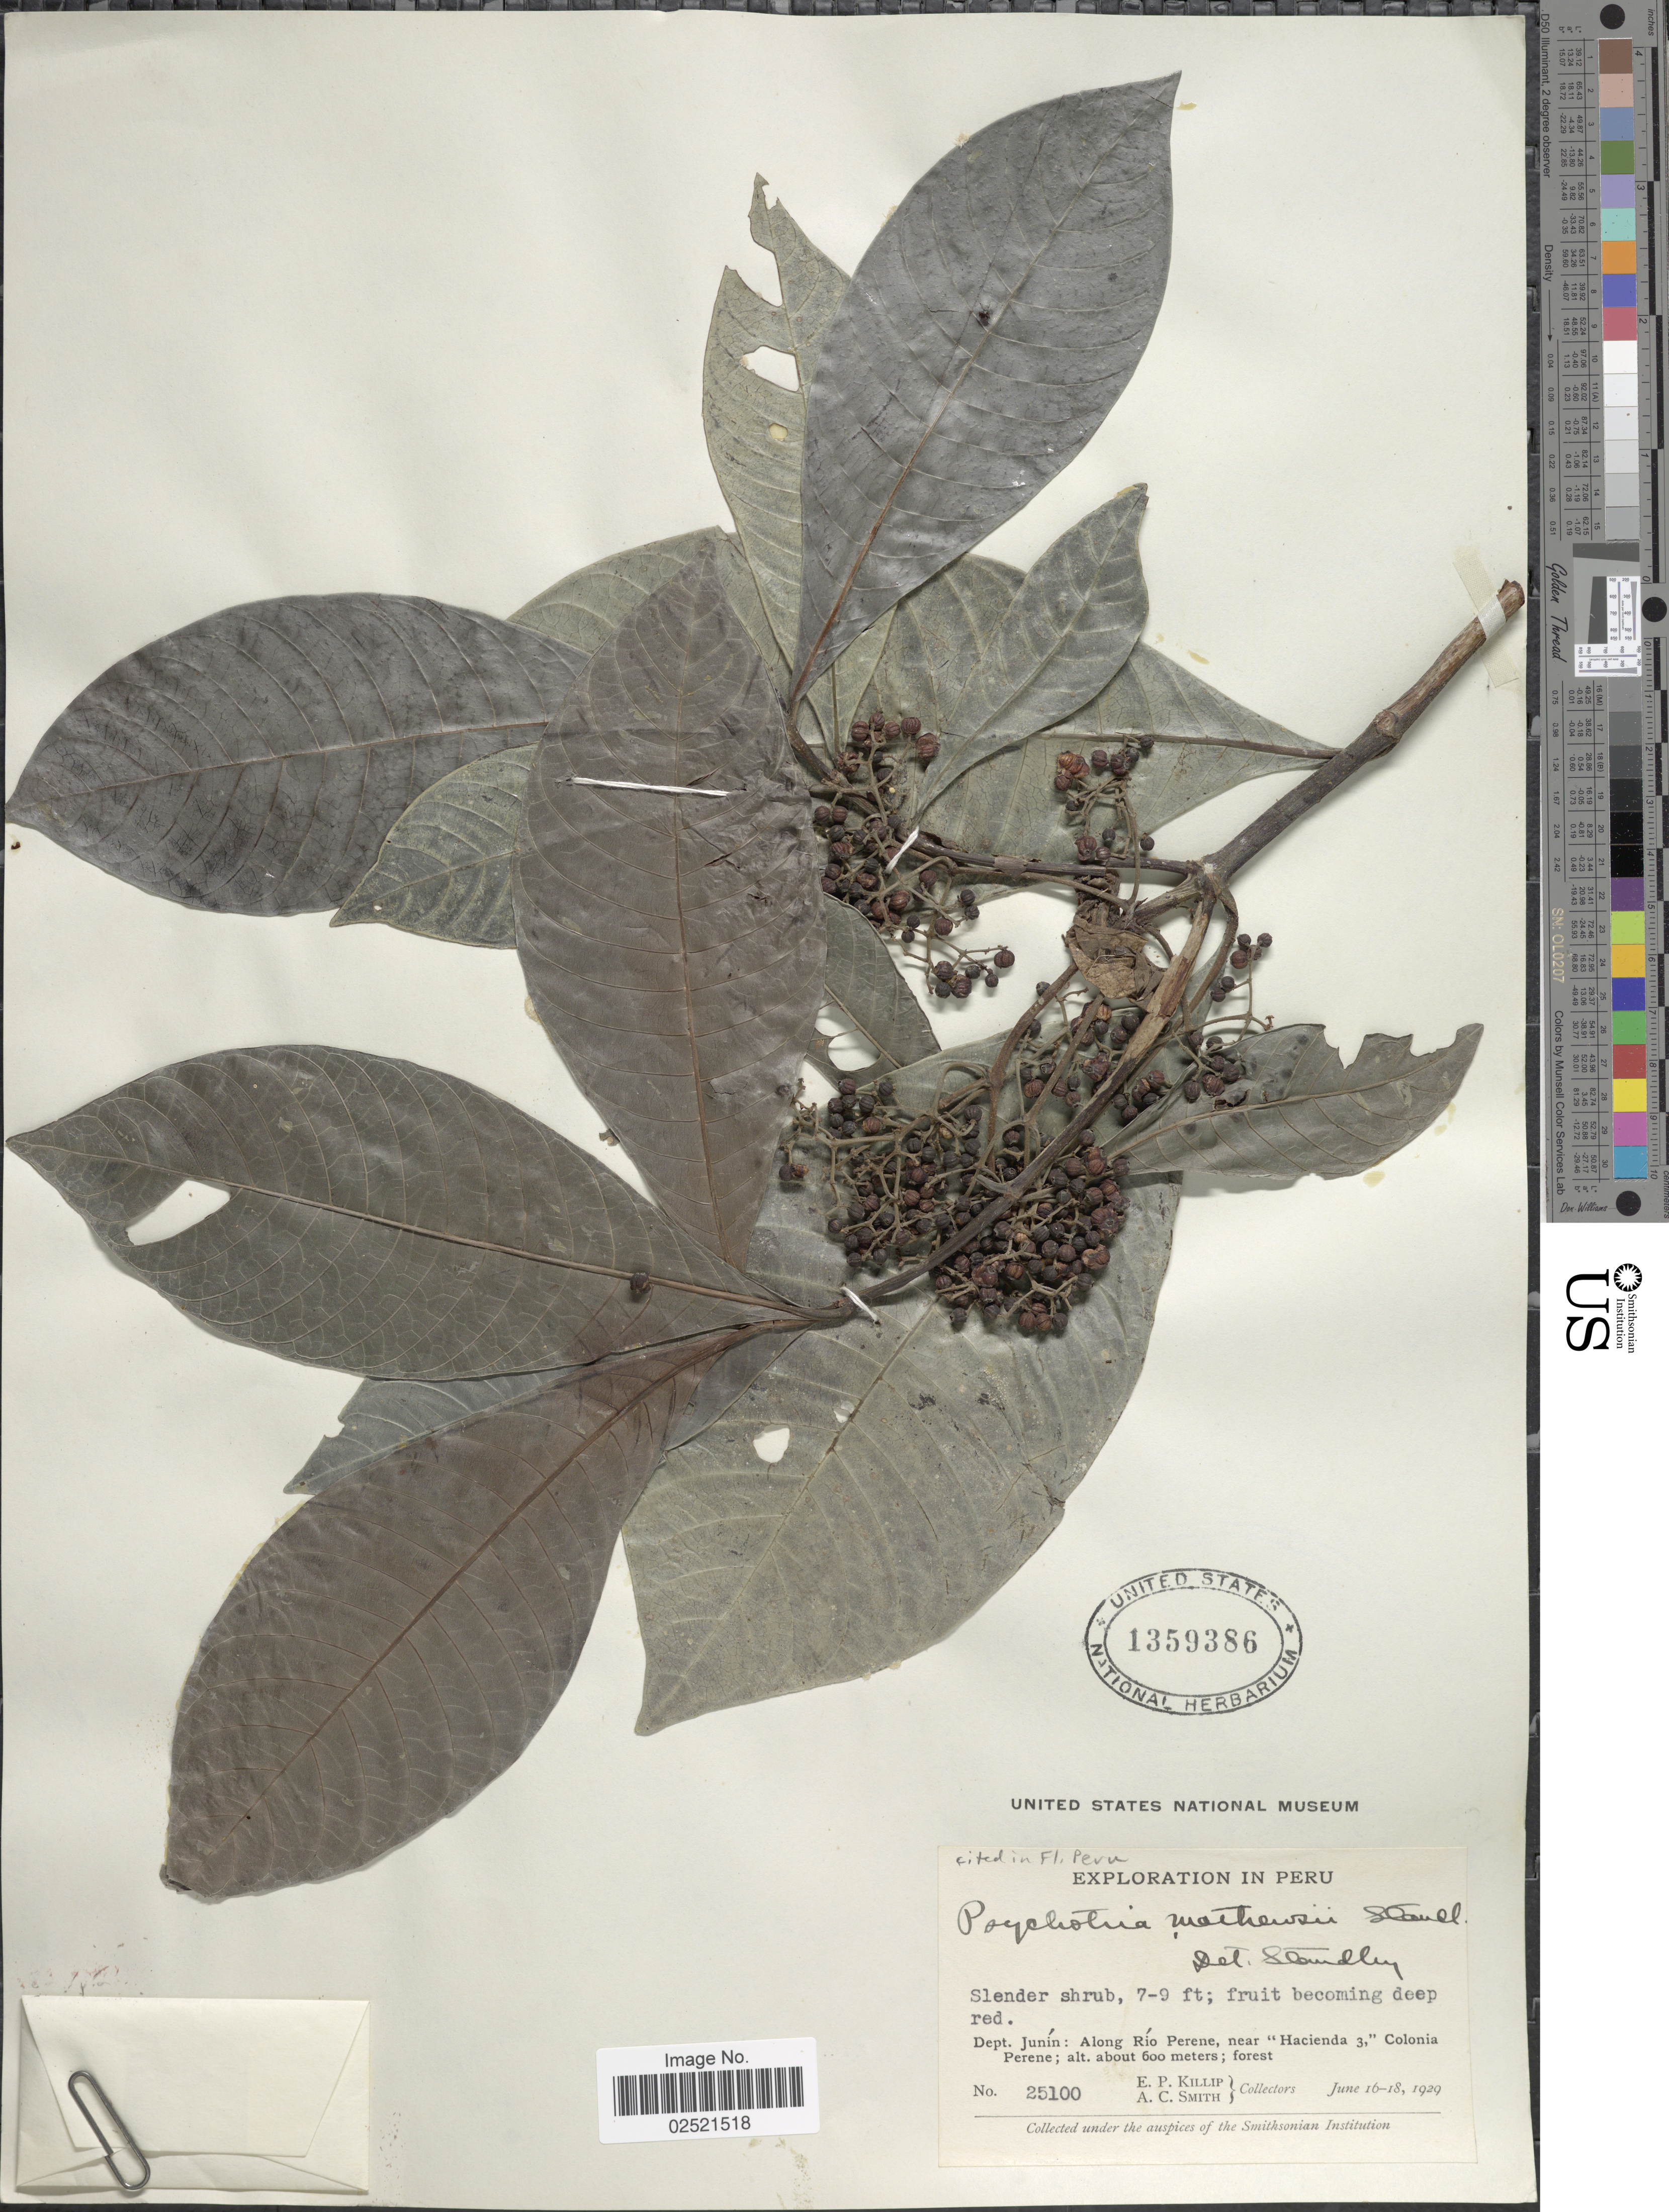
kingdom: Plantae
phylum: Tracheophyta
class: Magnoliopsida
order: Gentianales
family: Rubiaceae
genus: Psychotria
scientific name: Psychotria mathewsii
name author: Standl.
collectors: E. P. Killip & A. C. Smith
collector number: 2500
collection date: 1929-06-16/1929-06-18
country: Peru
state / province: Junín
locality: Along Rio Perene, near "Hacienda 3, "Colonia Perene.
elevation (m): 600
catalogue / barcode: US 1359386